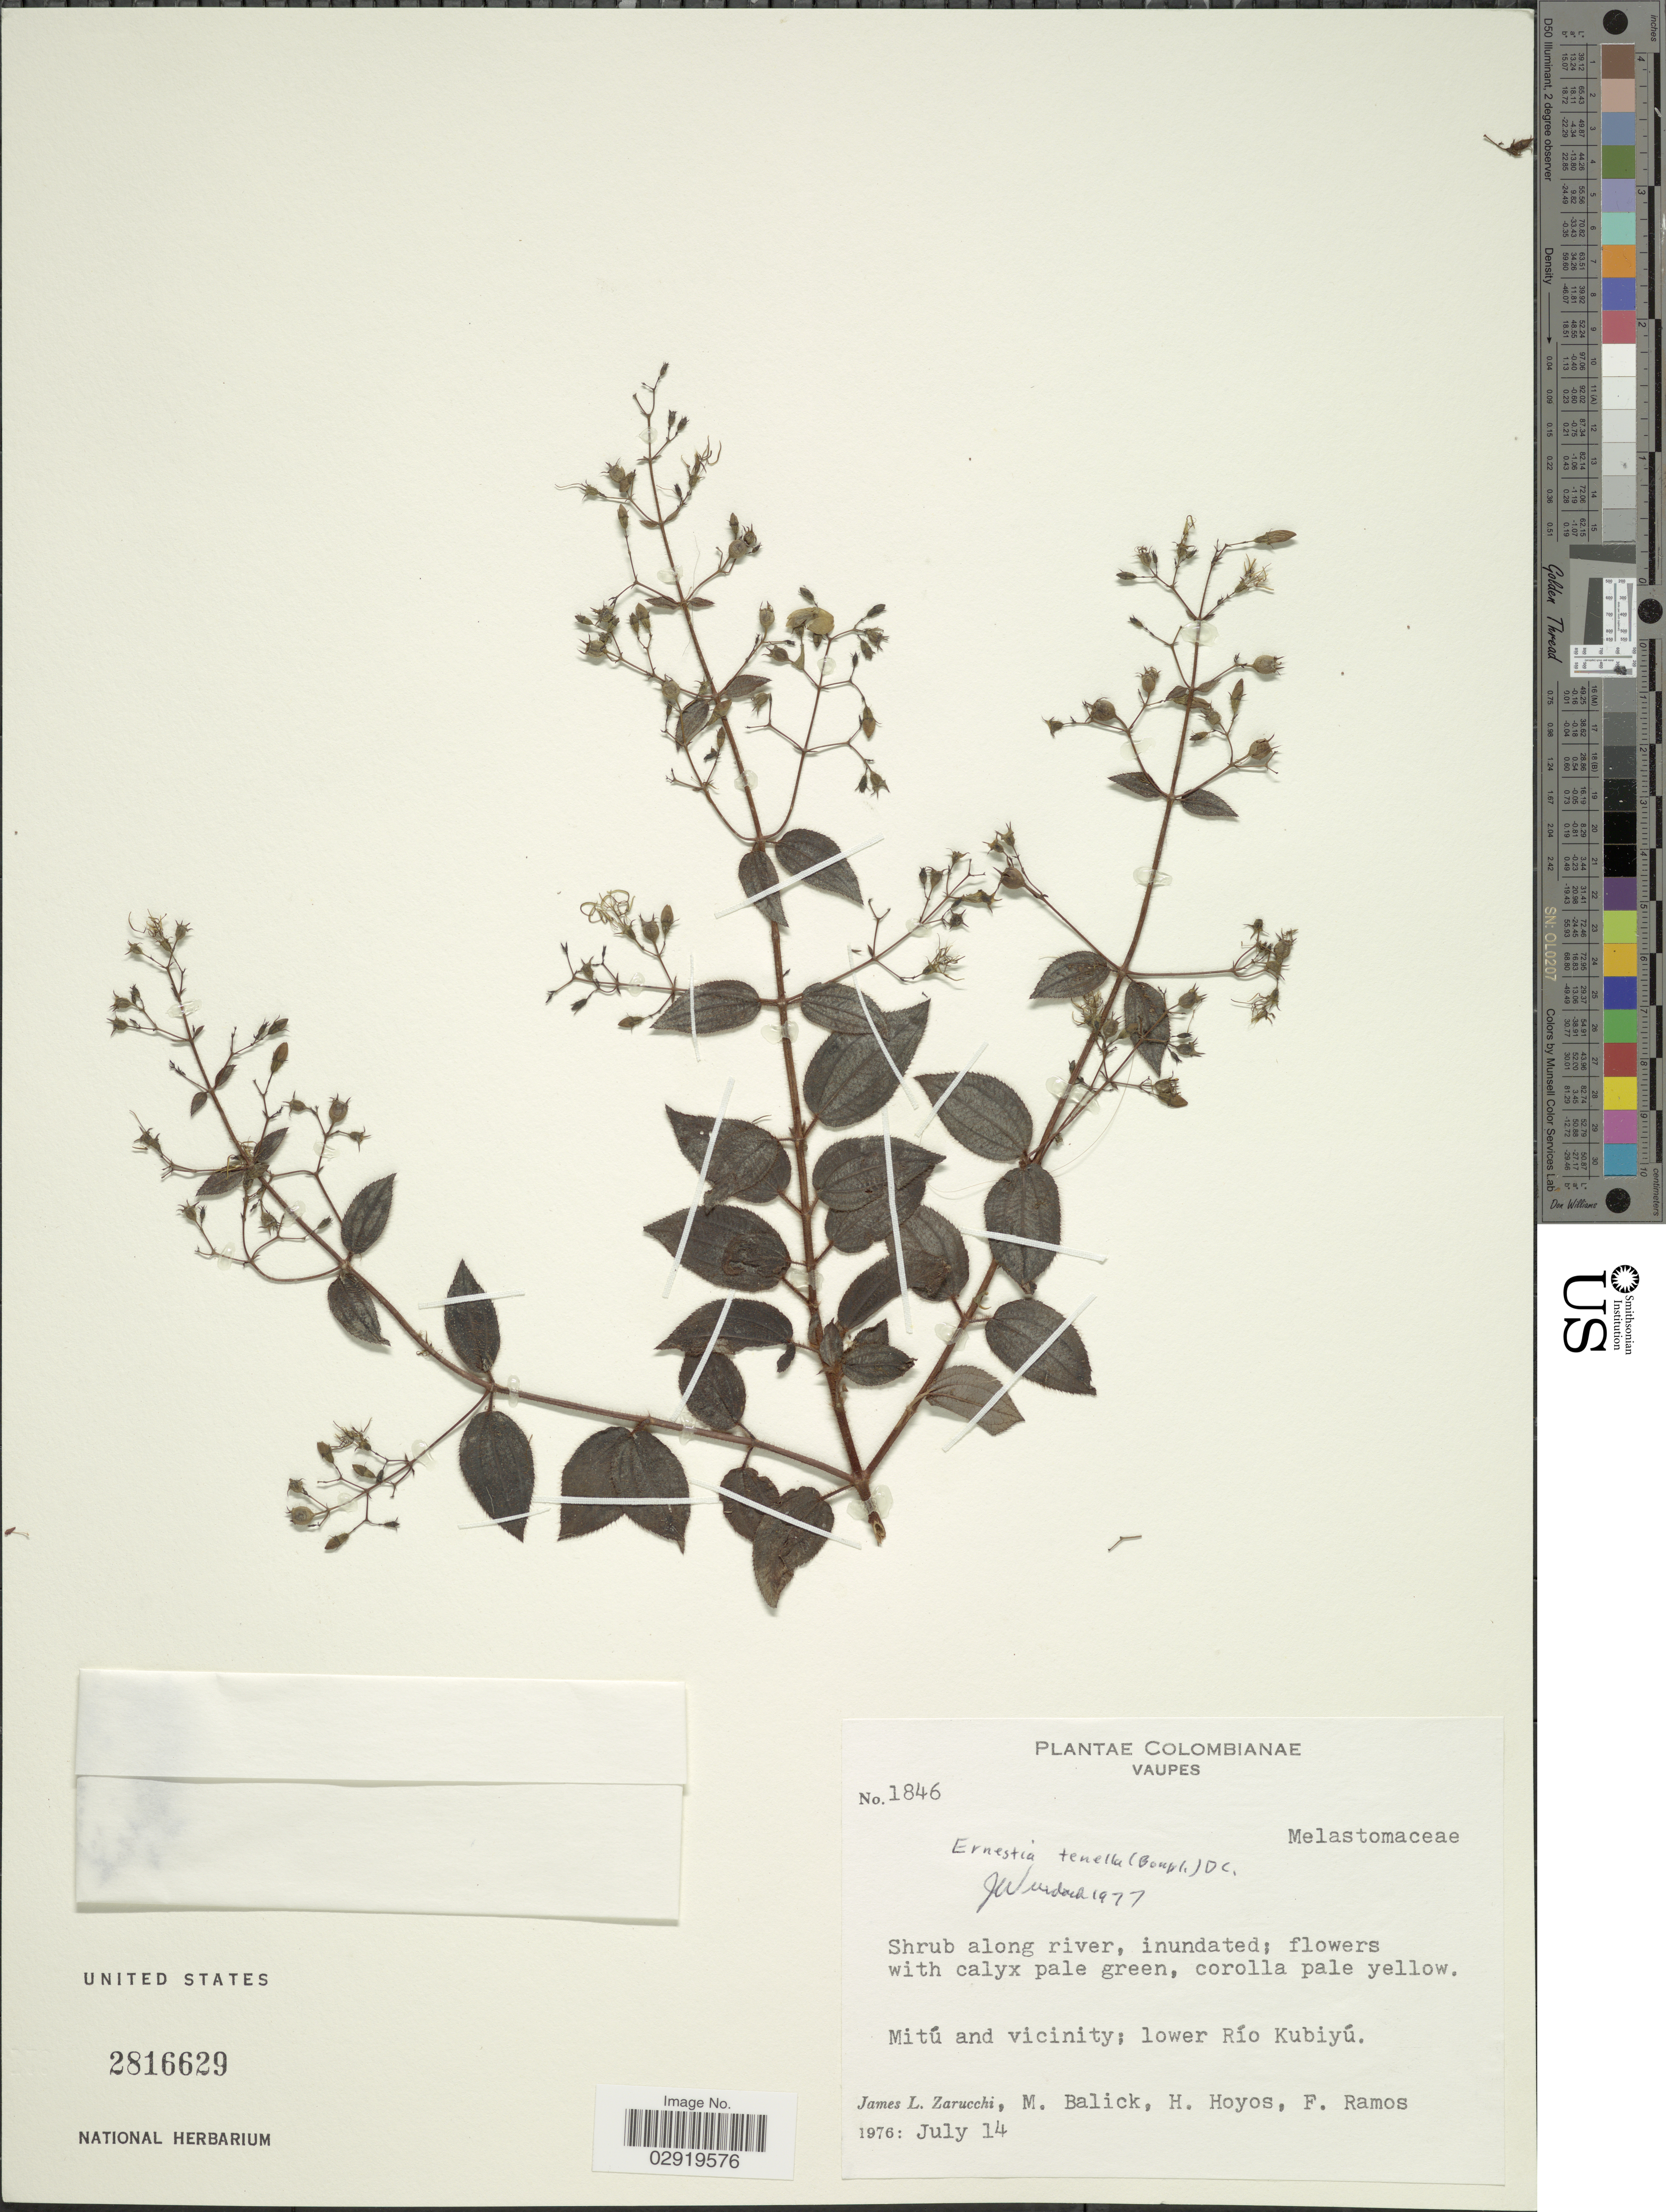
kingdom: Plantae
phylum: Tracheophyta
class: Magnoliopsida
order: Myrtales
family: Melastomataceae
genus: Ernestia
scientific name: Ernestia tenella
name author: (Bonpl.) DC.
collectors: J. L. Zarucchi, M. Balick, H. Hoyos & F. Ramos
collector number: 1846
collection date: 1976-07-14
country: Colombia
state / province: Vaupés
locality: Mitú and vicinity; lower Río Kubiyú.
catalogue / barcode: US 2816629